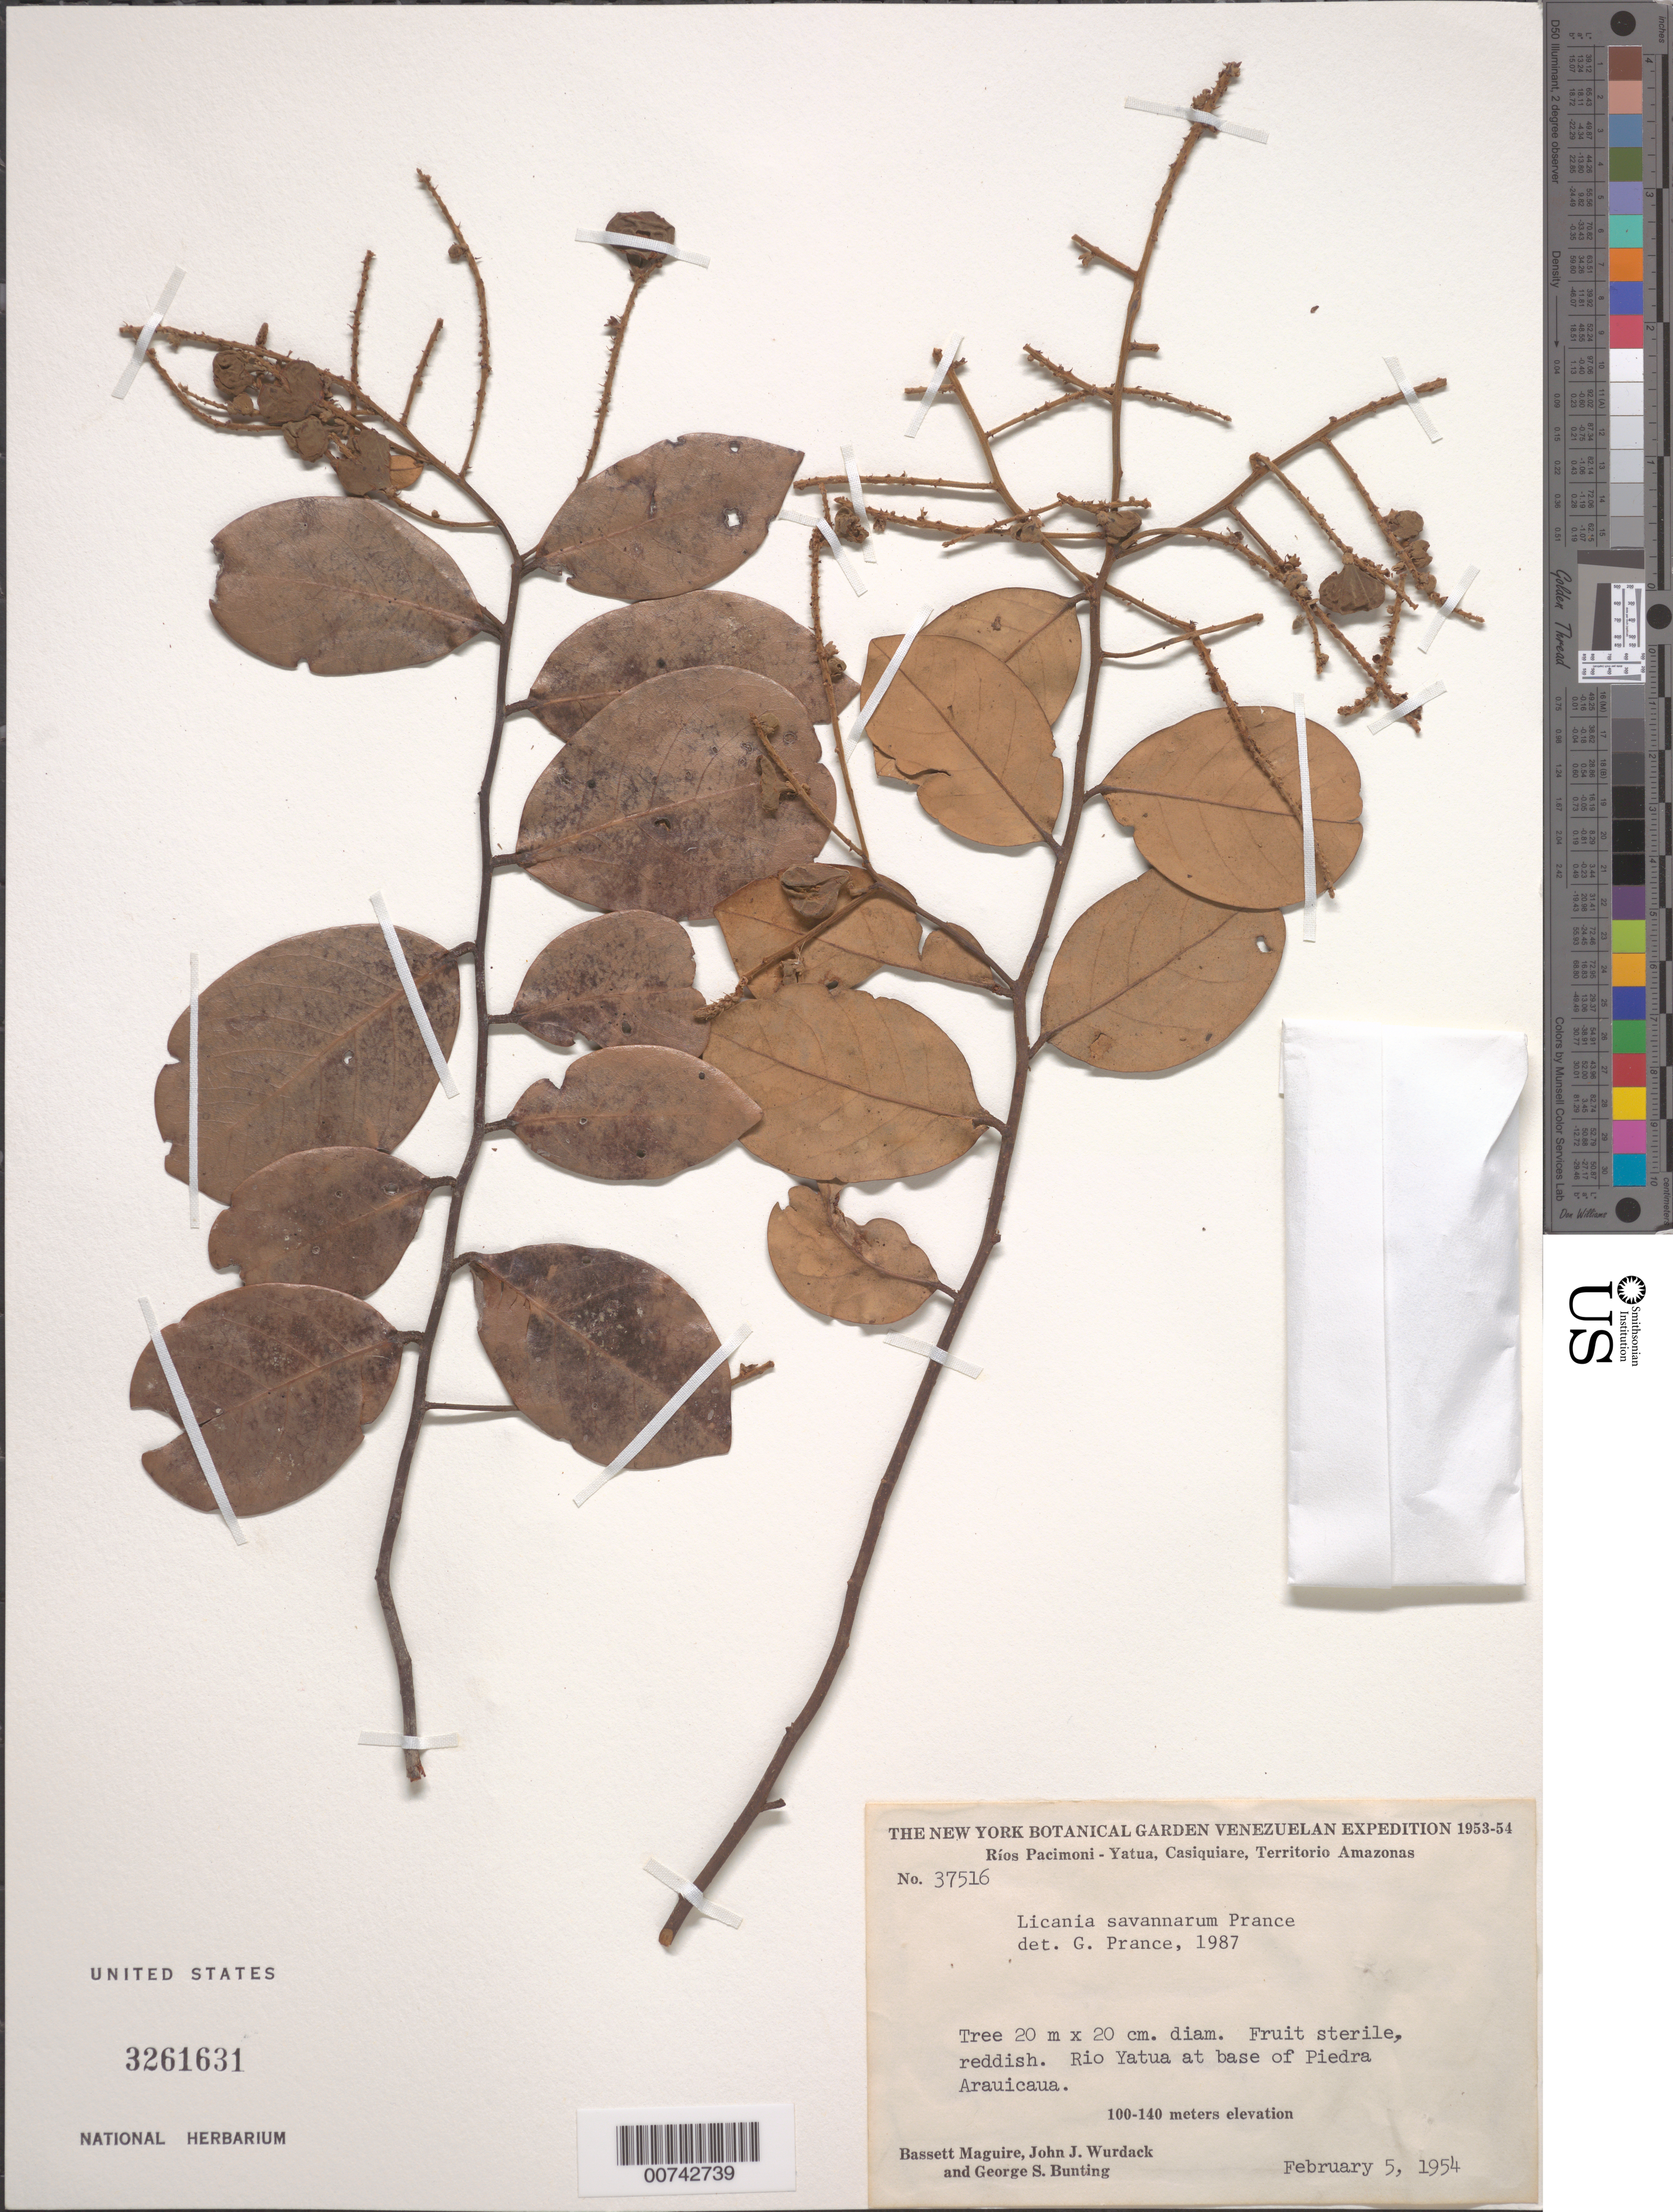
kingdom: Plantae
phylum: Tracheophyta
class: Magnoliopsida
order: Malpighiales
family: Chrysobalanaceae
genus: Licania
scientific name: Licania savannarum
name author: Prance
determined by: Prance, G. T.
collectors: B. Maguire, J. J. Wurdack & G. S. Bunting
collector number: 37516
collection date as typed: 5-Feb-54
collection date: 1954-02-05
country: Venezuela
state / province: Amazonas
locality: Ríos Pacimoni - Yatua, Casiquiare, Río Yatua, Piedra Tururumeri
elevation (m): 100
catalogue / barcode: US 3261631